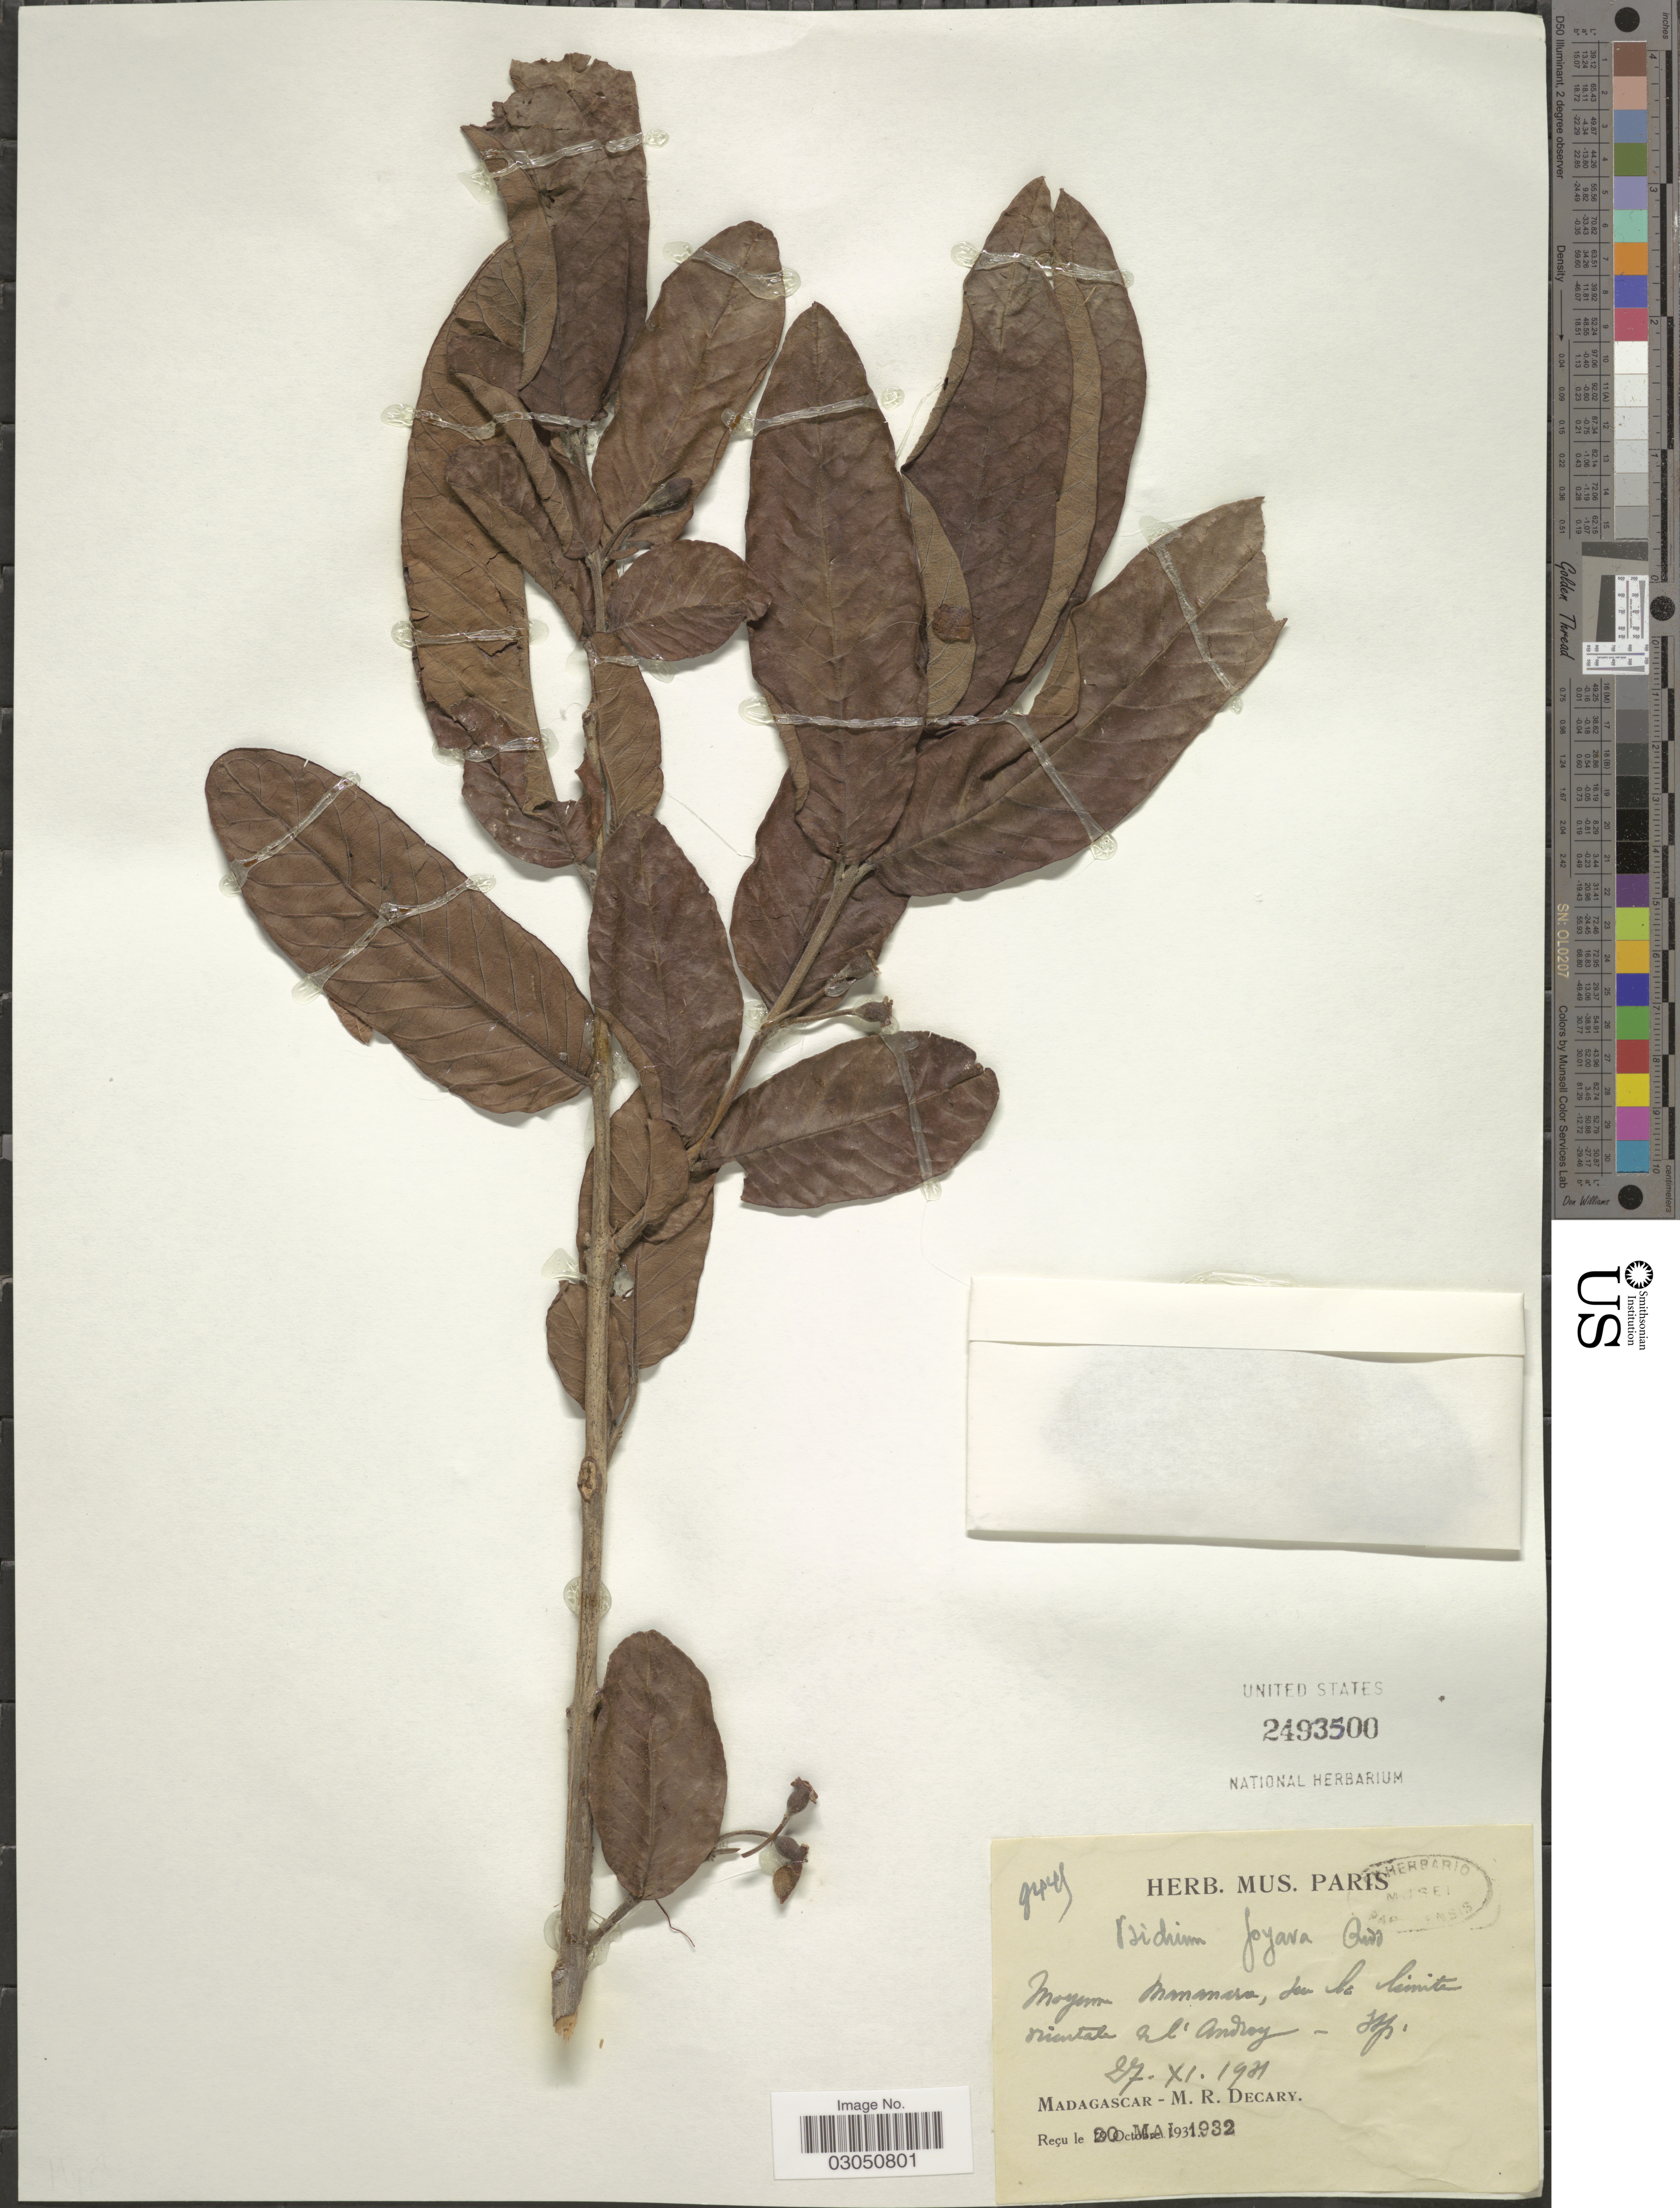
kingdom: Plantae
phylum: Tracheophyta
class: Magnoliopsida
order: Myrtales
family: Myrtaceae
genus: Psidium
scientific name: Psidium guajava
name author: L.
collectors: R. Decary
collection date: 1931-11-27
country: Madagascar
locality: Moyens Mananara, du le limite orientale de l'Androy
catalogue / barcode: US 2493500